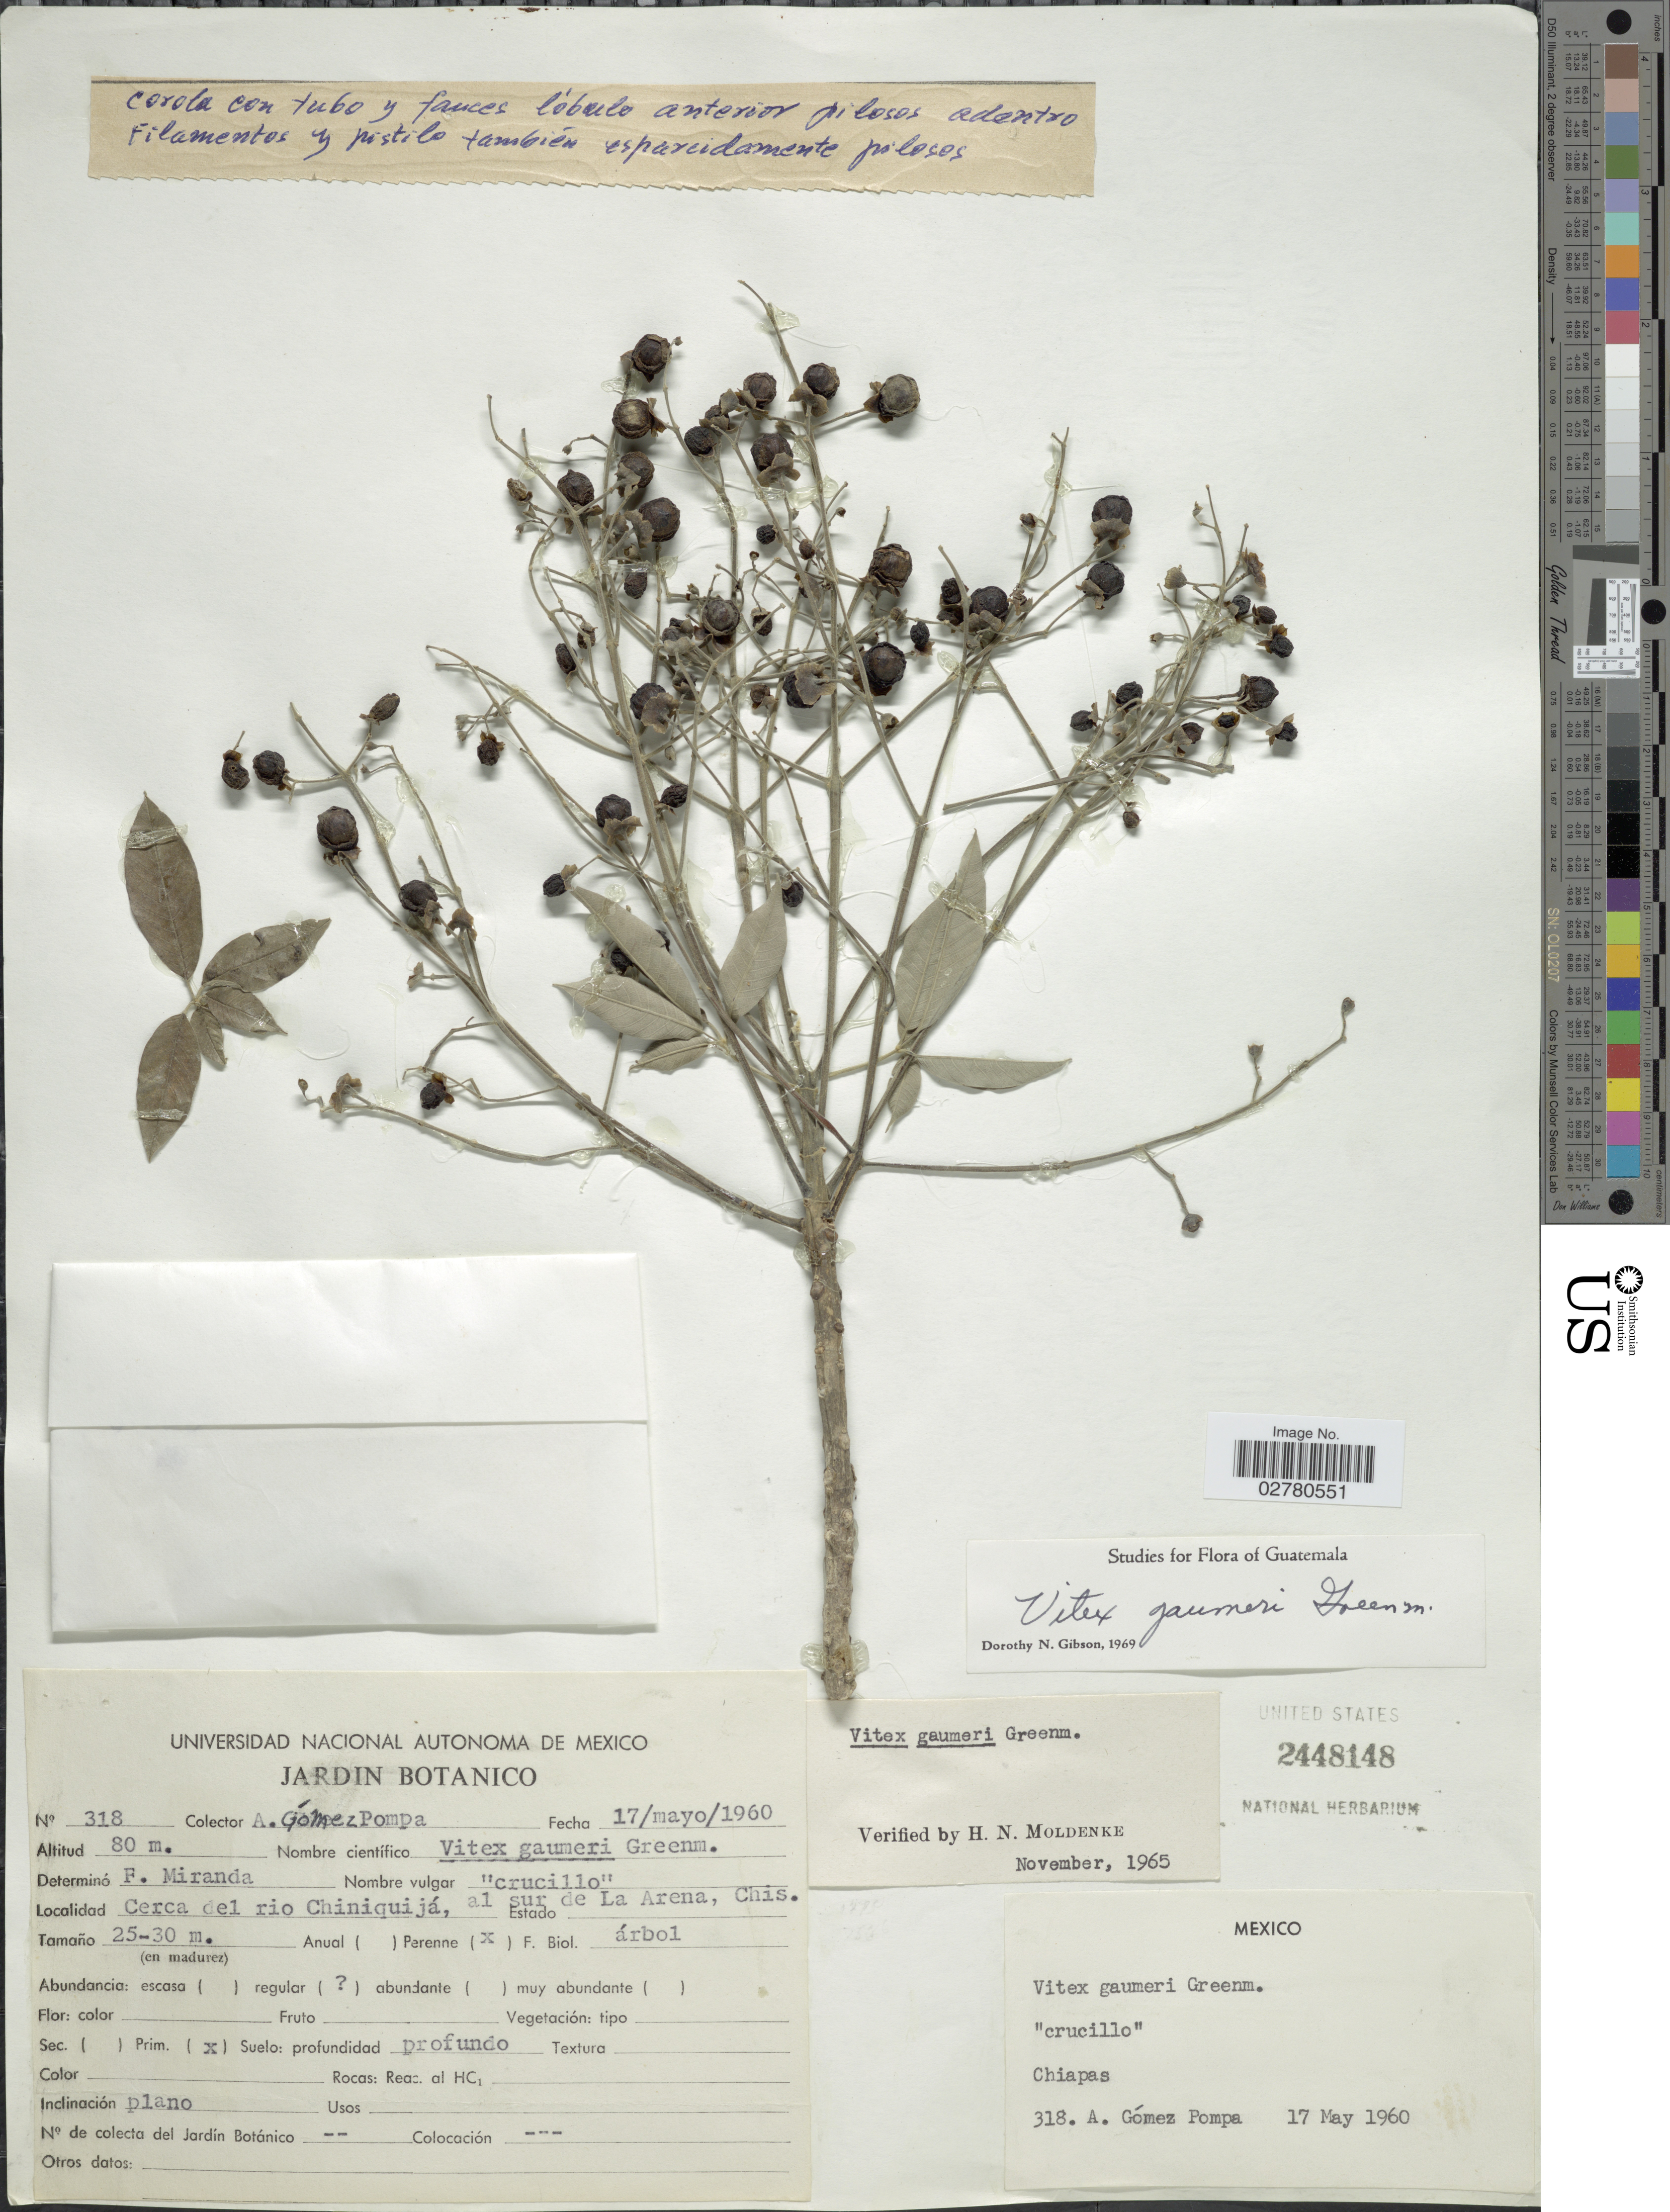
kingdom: Plantae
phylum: Tracheophyta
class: Magnoliopsida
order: Lamiales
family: Lamiaceae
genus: Vitex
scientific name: Vitex gaumeri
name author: Greenm.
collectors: A. Gómez Pompa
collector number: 318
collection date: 1960-05-17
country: Mexico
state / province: Chiapas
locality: Cerca del rio Chiniquijá, al sur de La Arena, Chis.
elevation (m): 80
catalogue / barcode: US 2448148